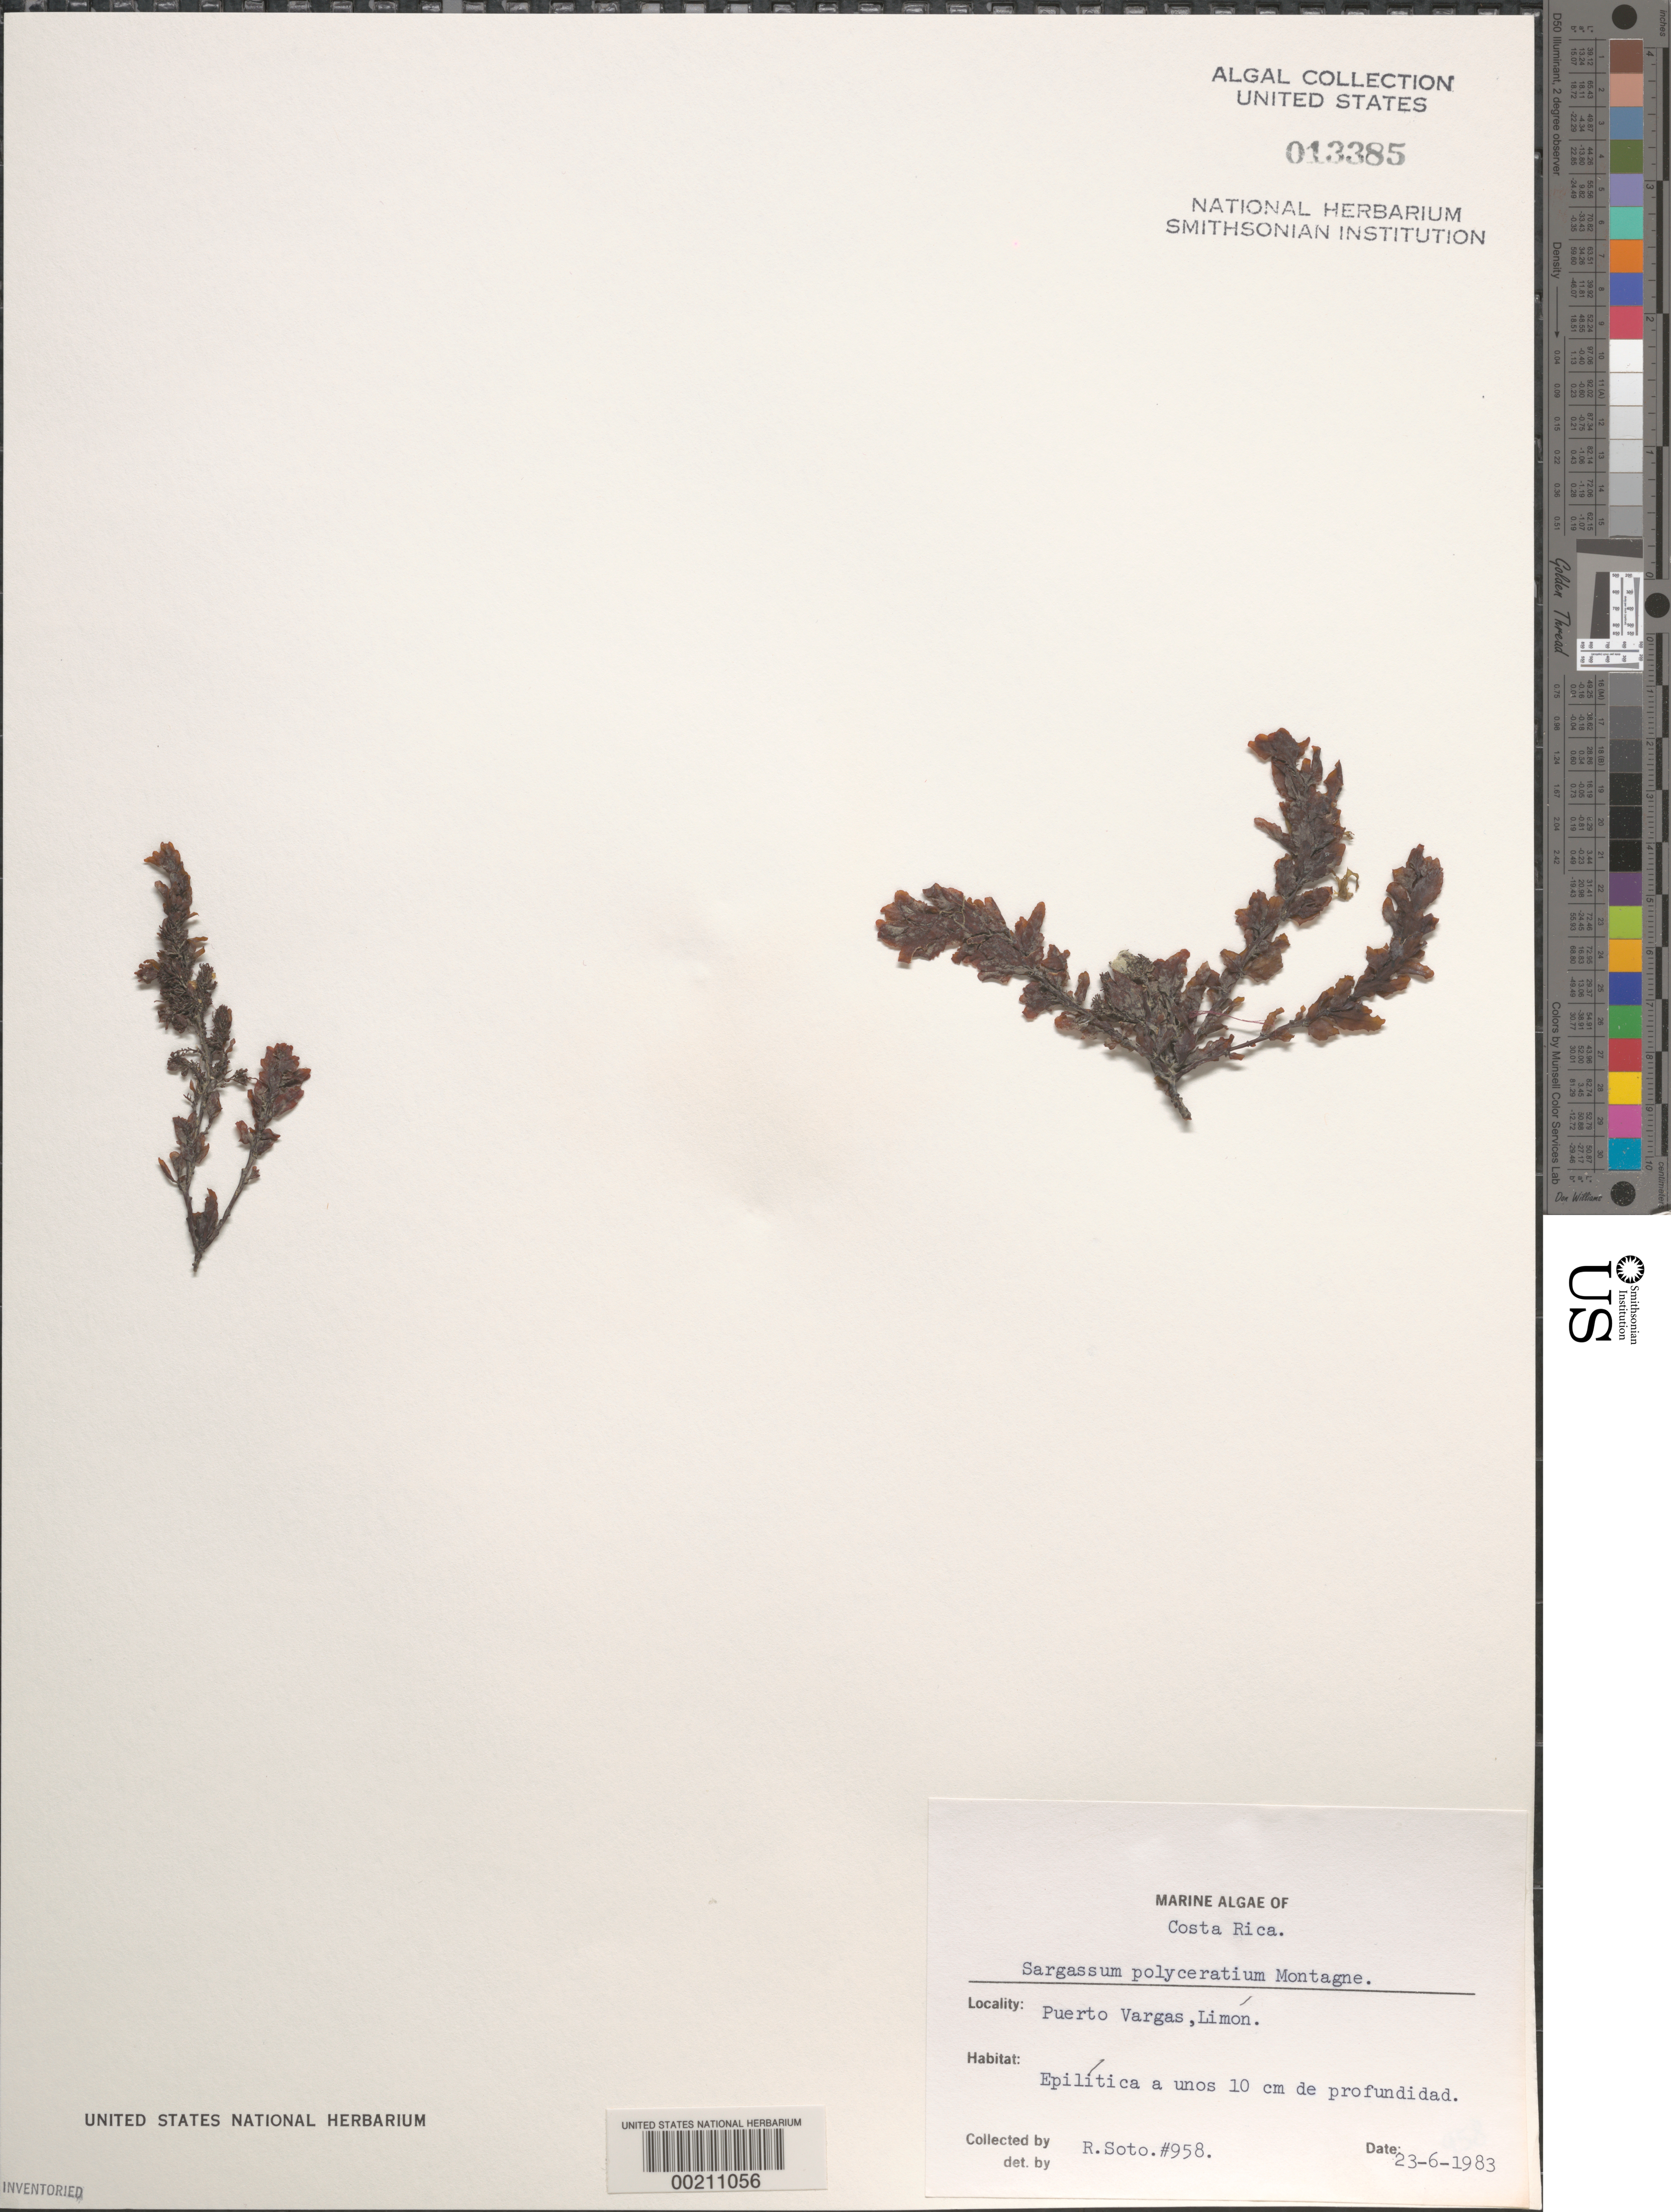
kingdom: Chromista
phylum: Ochrophyta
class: Phaeophyceae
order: Fucales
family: Sargassaceae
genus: Sargassum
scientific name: Sargassum polyceratium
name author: Mont.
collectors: R. Soto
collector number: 958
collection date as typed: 23 Jun 1983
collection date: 1983-06-23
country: Costa Rica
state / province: Limón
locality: Puerto vargas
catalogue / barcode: US 13385